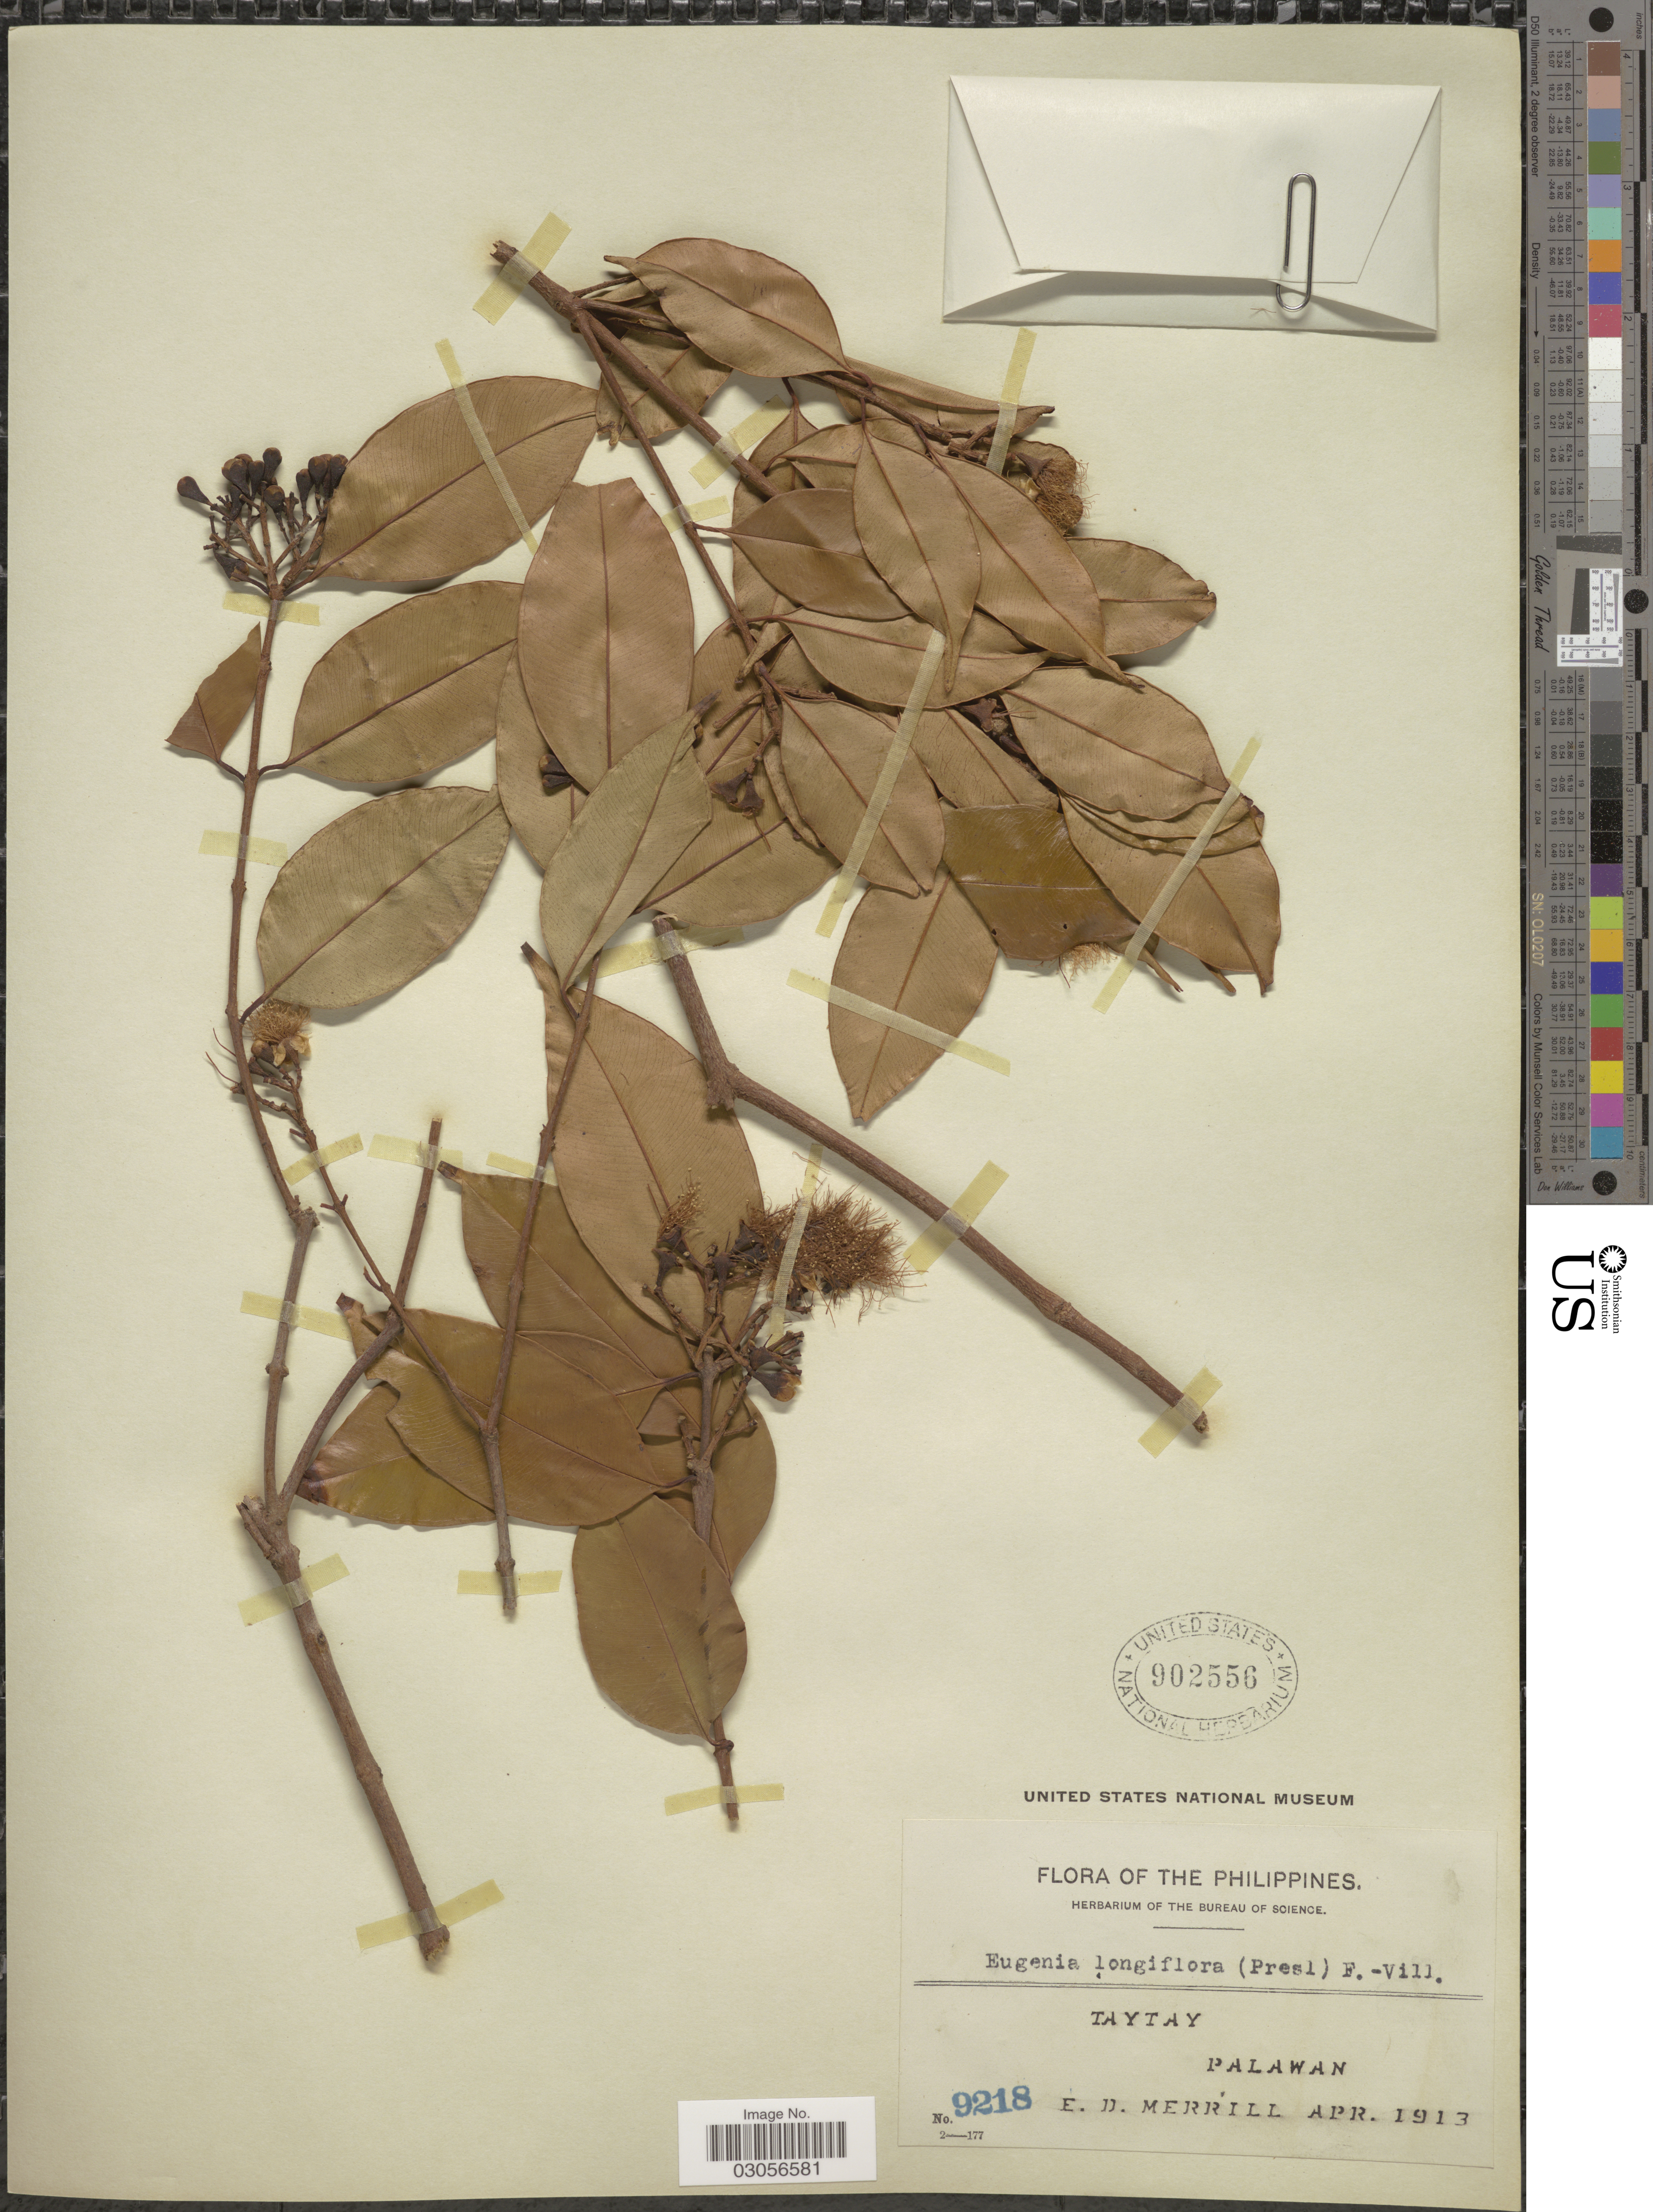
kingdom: Plantae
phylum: Tracheophyta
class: Magnoliopsida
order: Myrtales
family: Myrtaceae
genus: Syzygium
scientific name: Syzygium cerasiforme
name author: (Blume) Merr. & L.M. Perry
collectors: E. D. Merrill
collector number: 9218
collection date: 1913-04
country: Philippines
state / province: Mimaropa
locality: Taytay. Palawan.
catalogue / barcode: US 902556